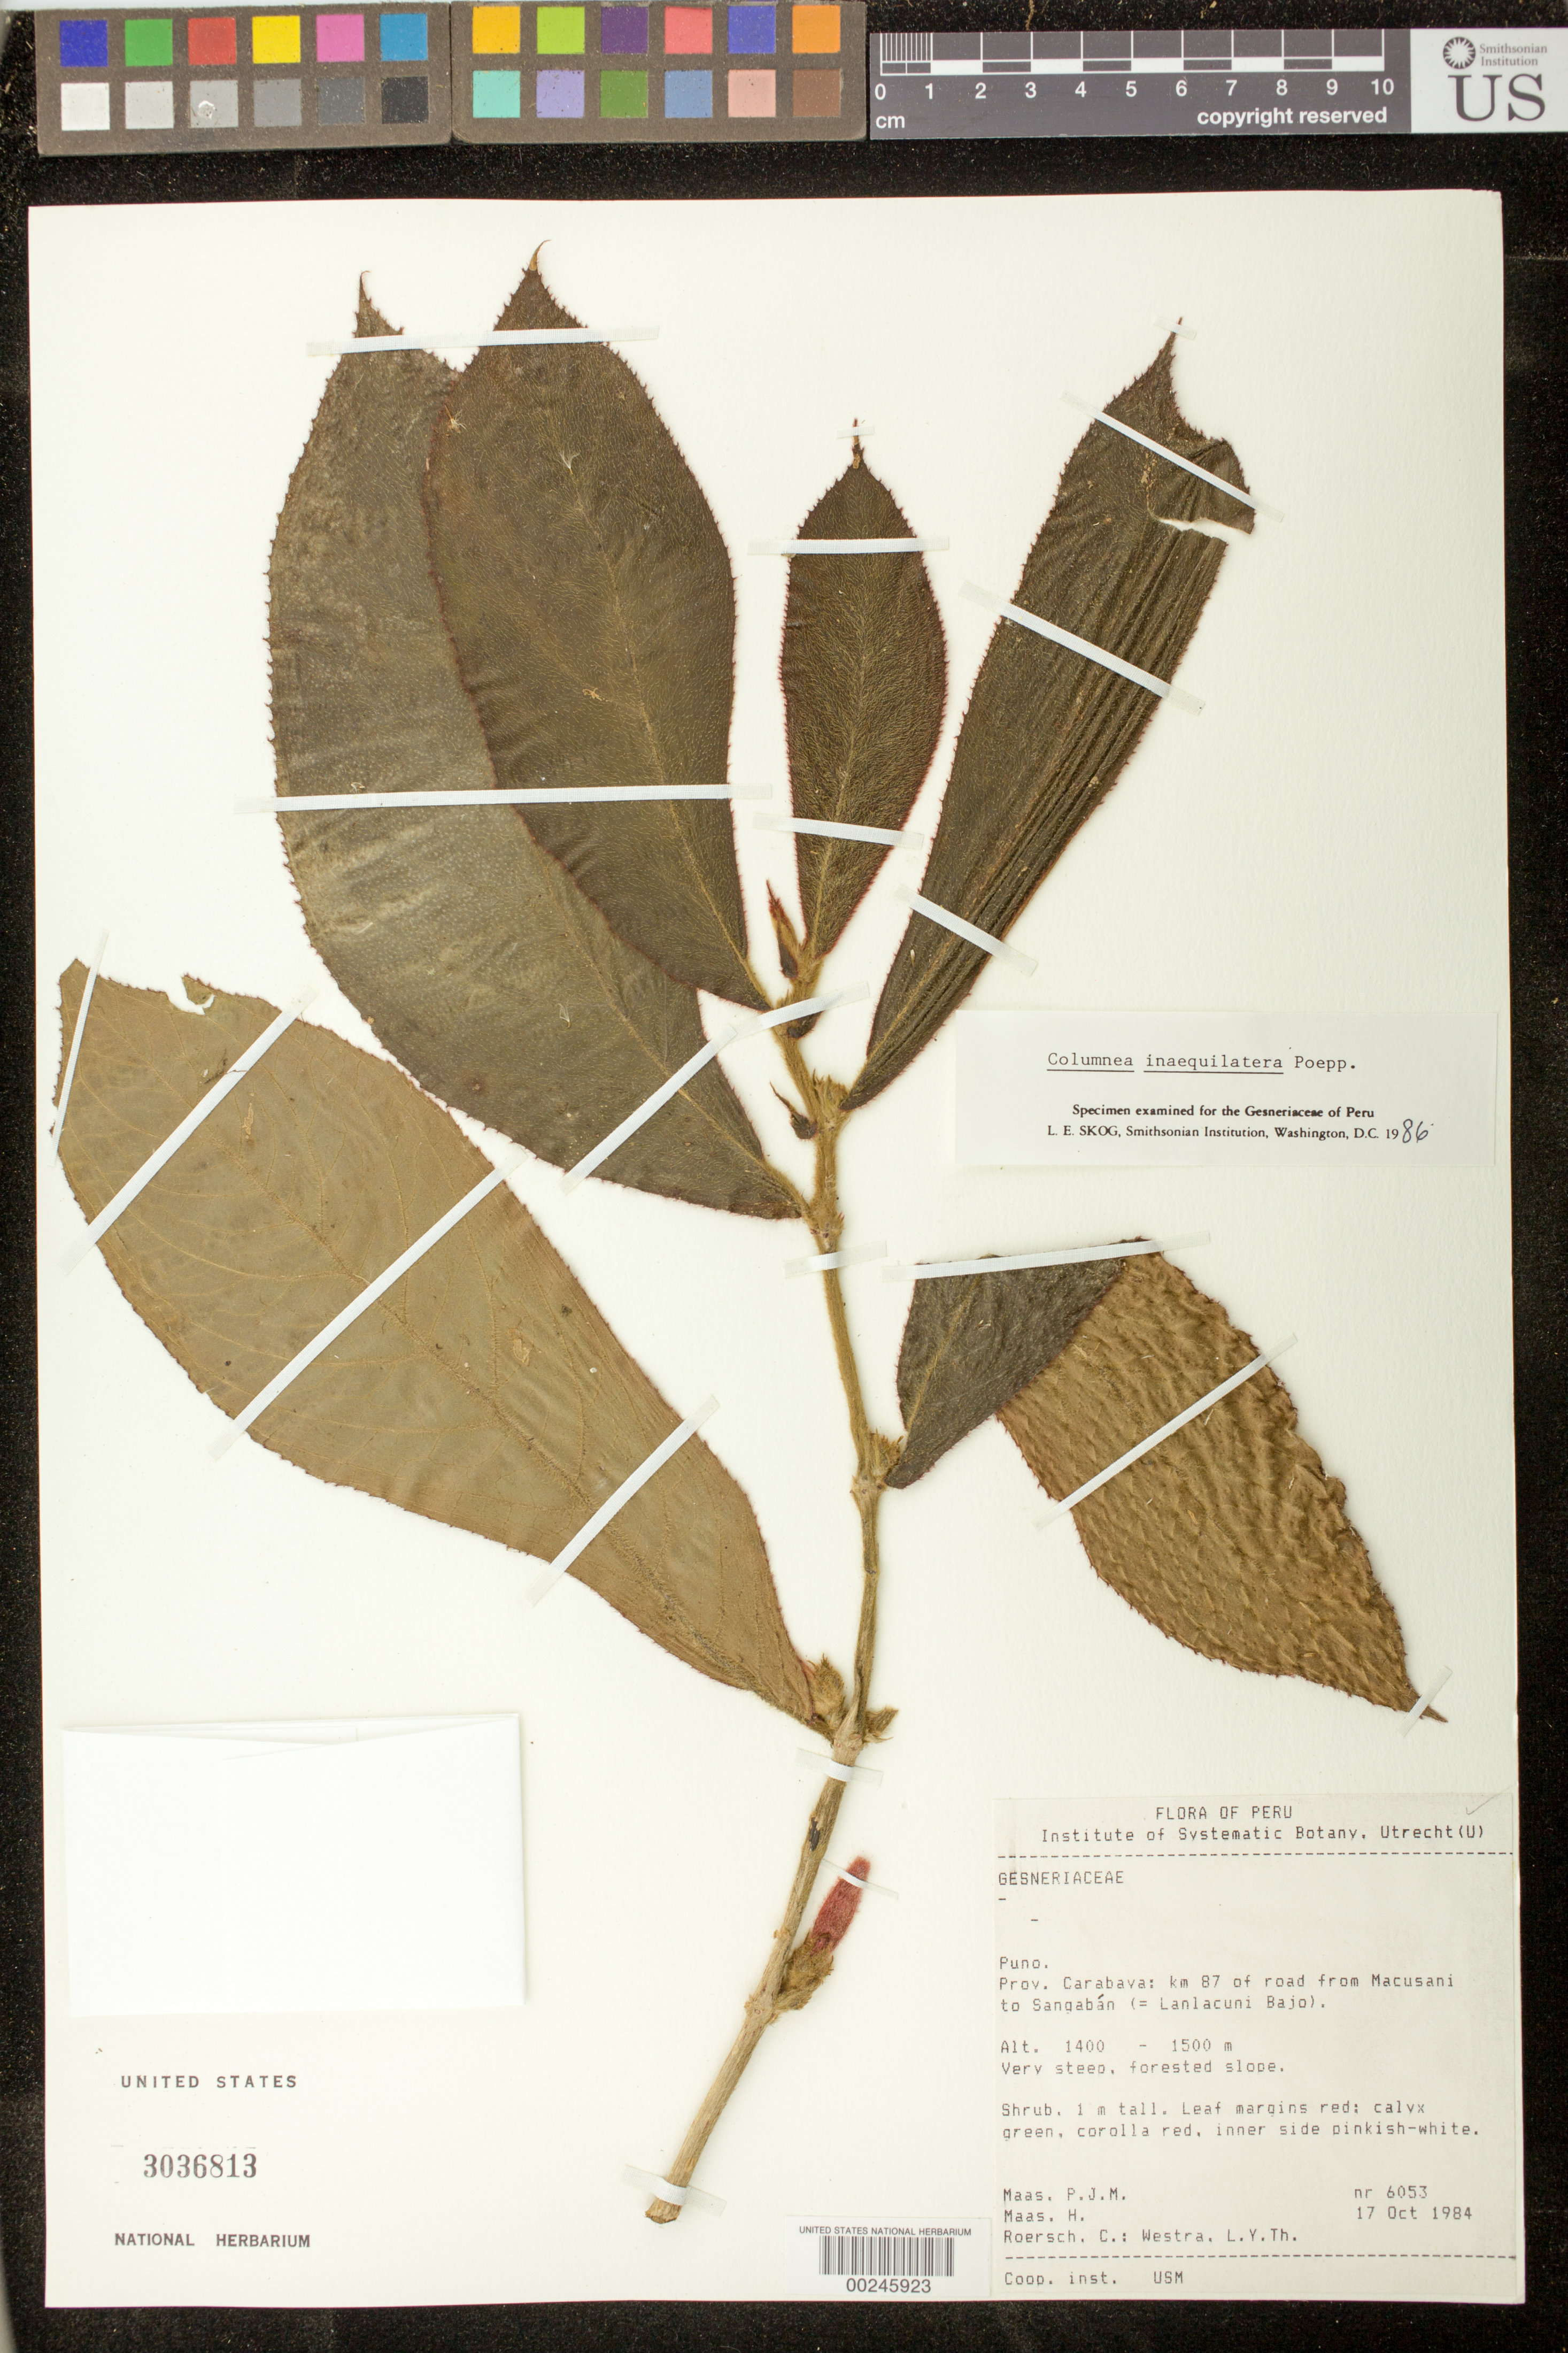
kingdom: Plantae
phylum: Tracheophyta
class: Magnoliopsida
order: Lamiales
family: Gesneriaceae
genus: Columnea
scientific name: Columnea inaequilatera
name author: Poepp.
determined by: Clark, J. L., (SEL), The Marie Selby Botanical Garden (UNITED STATES)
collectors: P. Maas, H. Maas, C. Roersch & L. Y. T. Westra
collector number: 6053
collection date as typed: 17 Oct 1984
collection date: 1984-10-17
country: Peru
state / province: Puno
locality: Carabaya Prov., Km 87 of road from Macusani to Sangaban (= Lanlacuni Bajo)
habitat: Very steep forested slope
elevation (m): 1400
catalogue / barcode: US 3036813